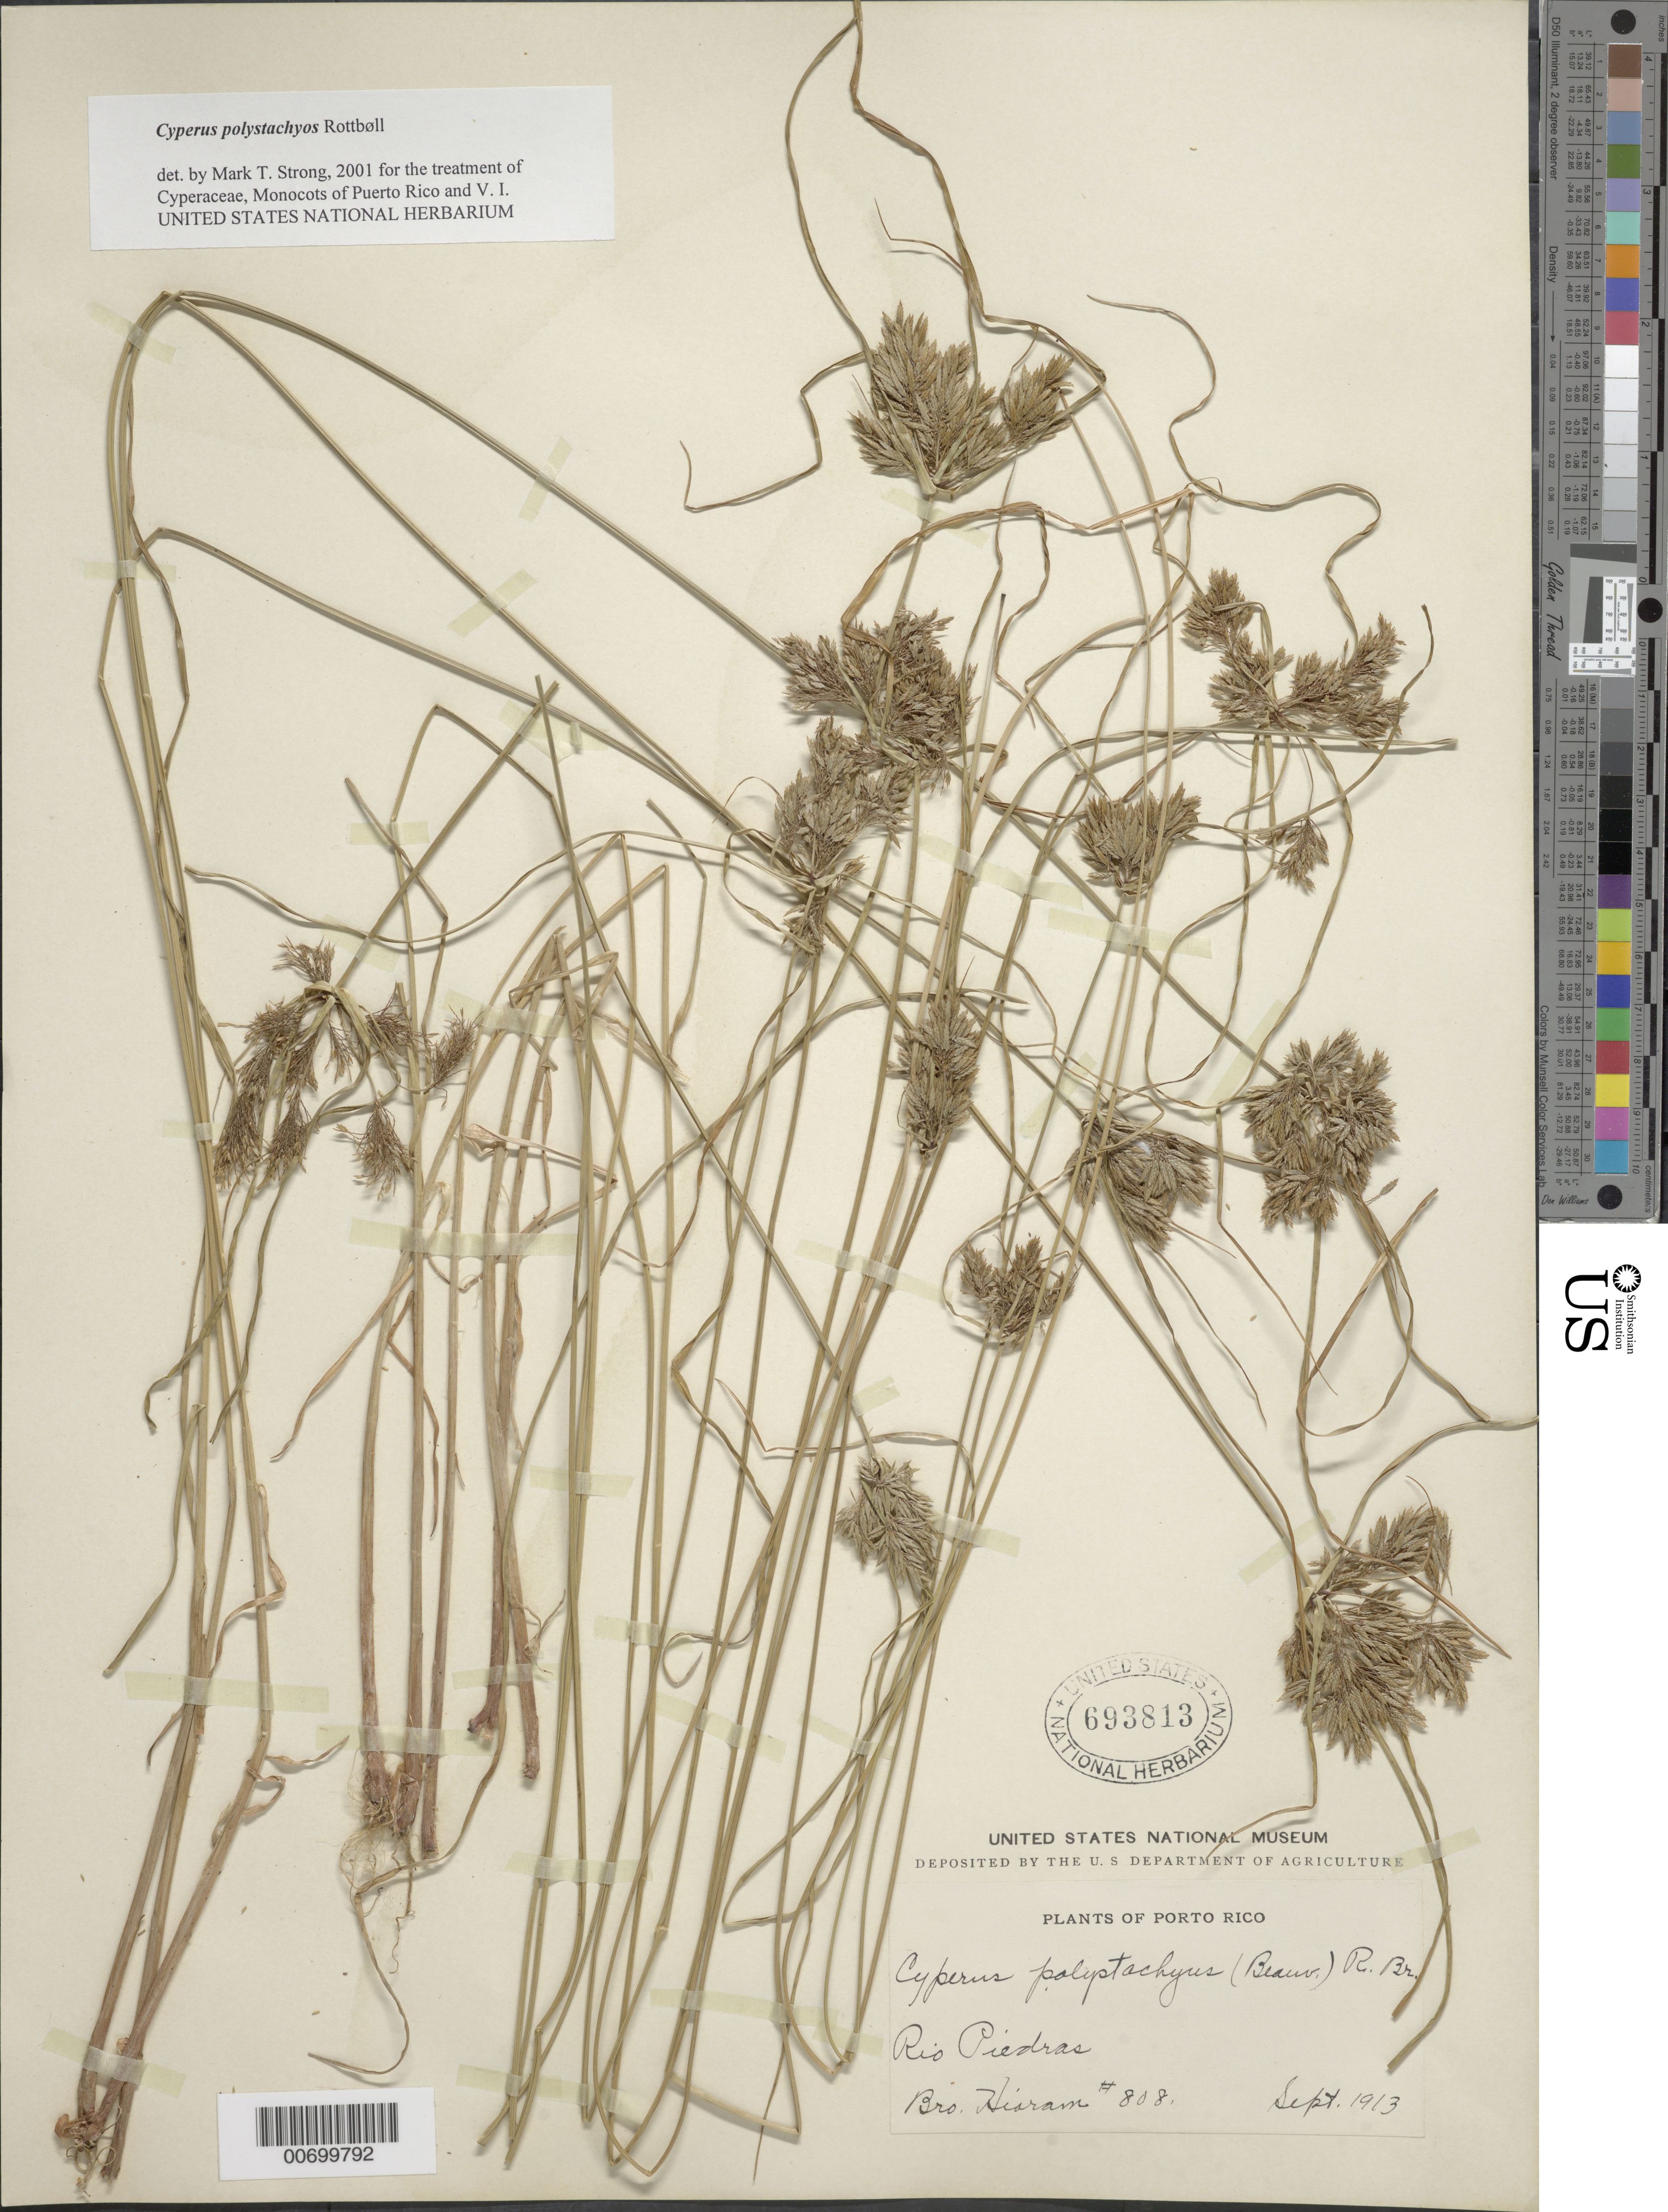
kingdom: Plantae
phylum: Tracheophyta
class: Liliopsida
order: Poales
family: Cyperaceae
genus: Cyperus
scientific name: Cyperus polystachyos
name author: Rottb.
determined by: Strong, M. T., (US), Smithsonian Institution - National Museum of Natural History (UNITED STATES)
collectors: Bro. Hioram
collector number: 808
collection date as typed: Sep 1913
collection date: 1913-09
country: Puerto Rico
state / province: San Juan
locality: Rio Piedras.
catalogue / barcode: US 693813